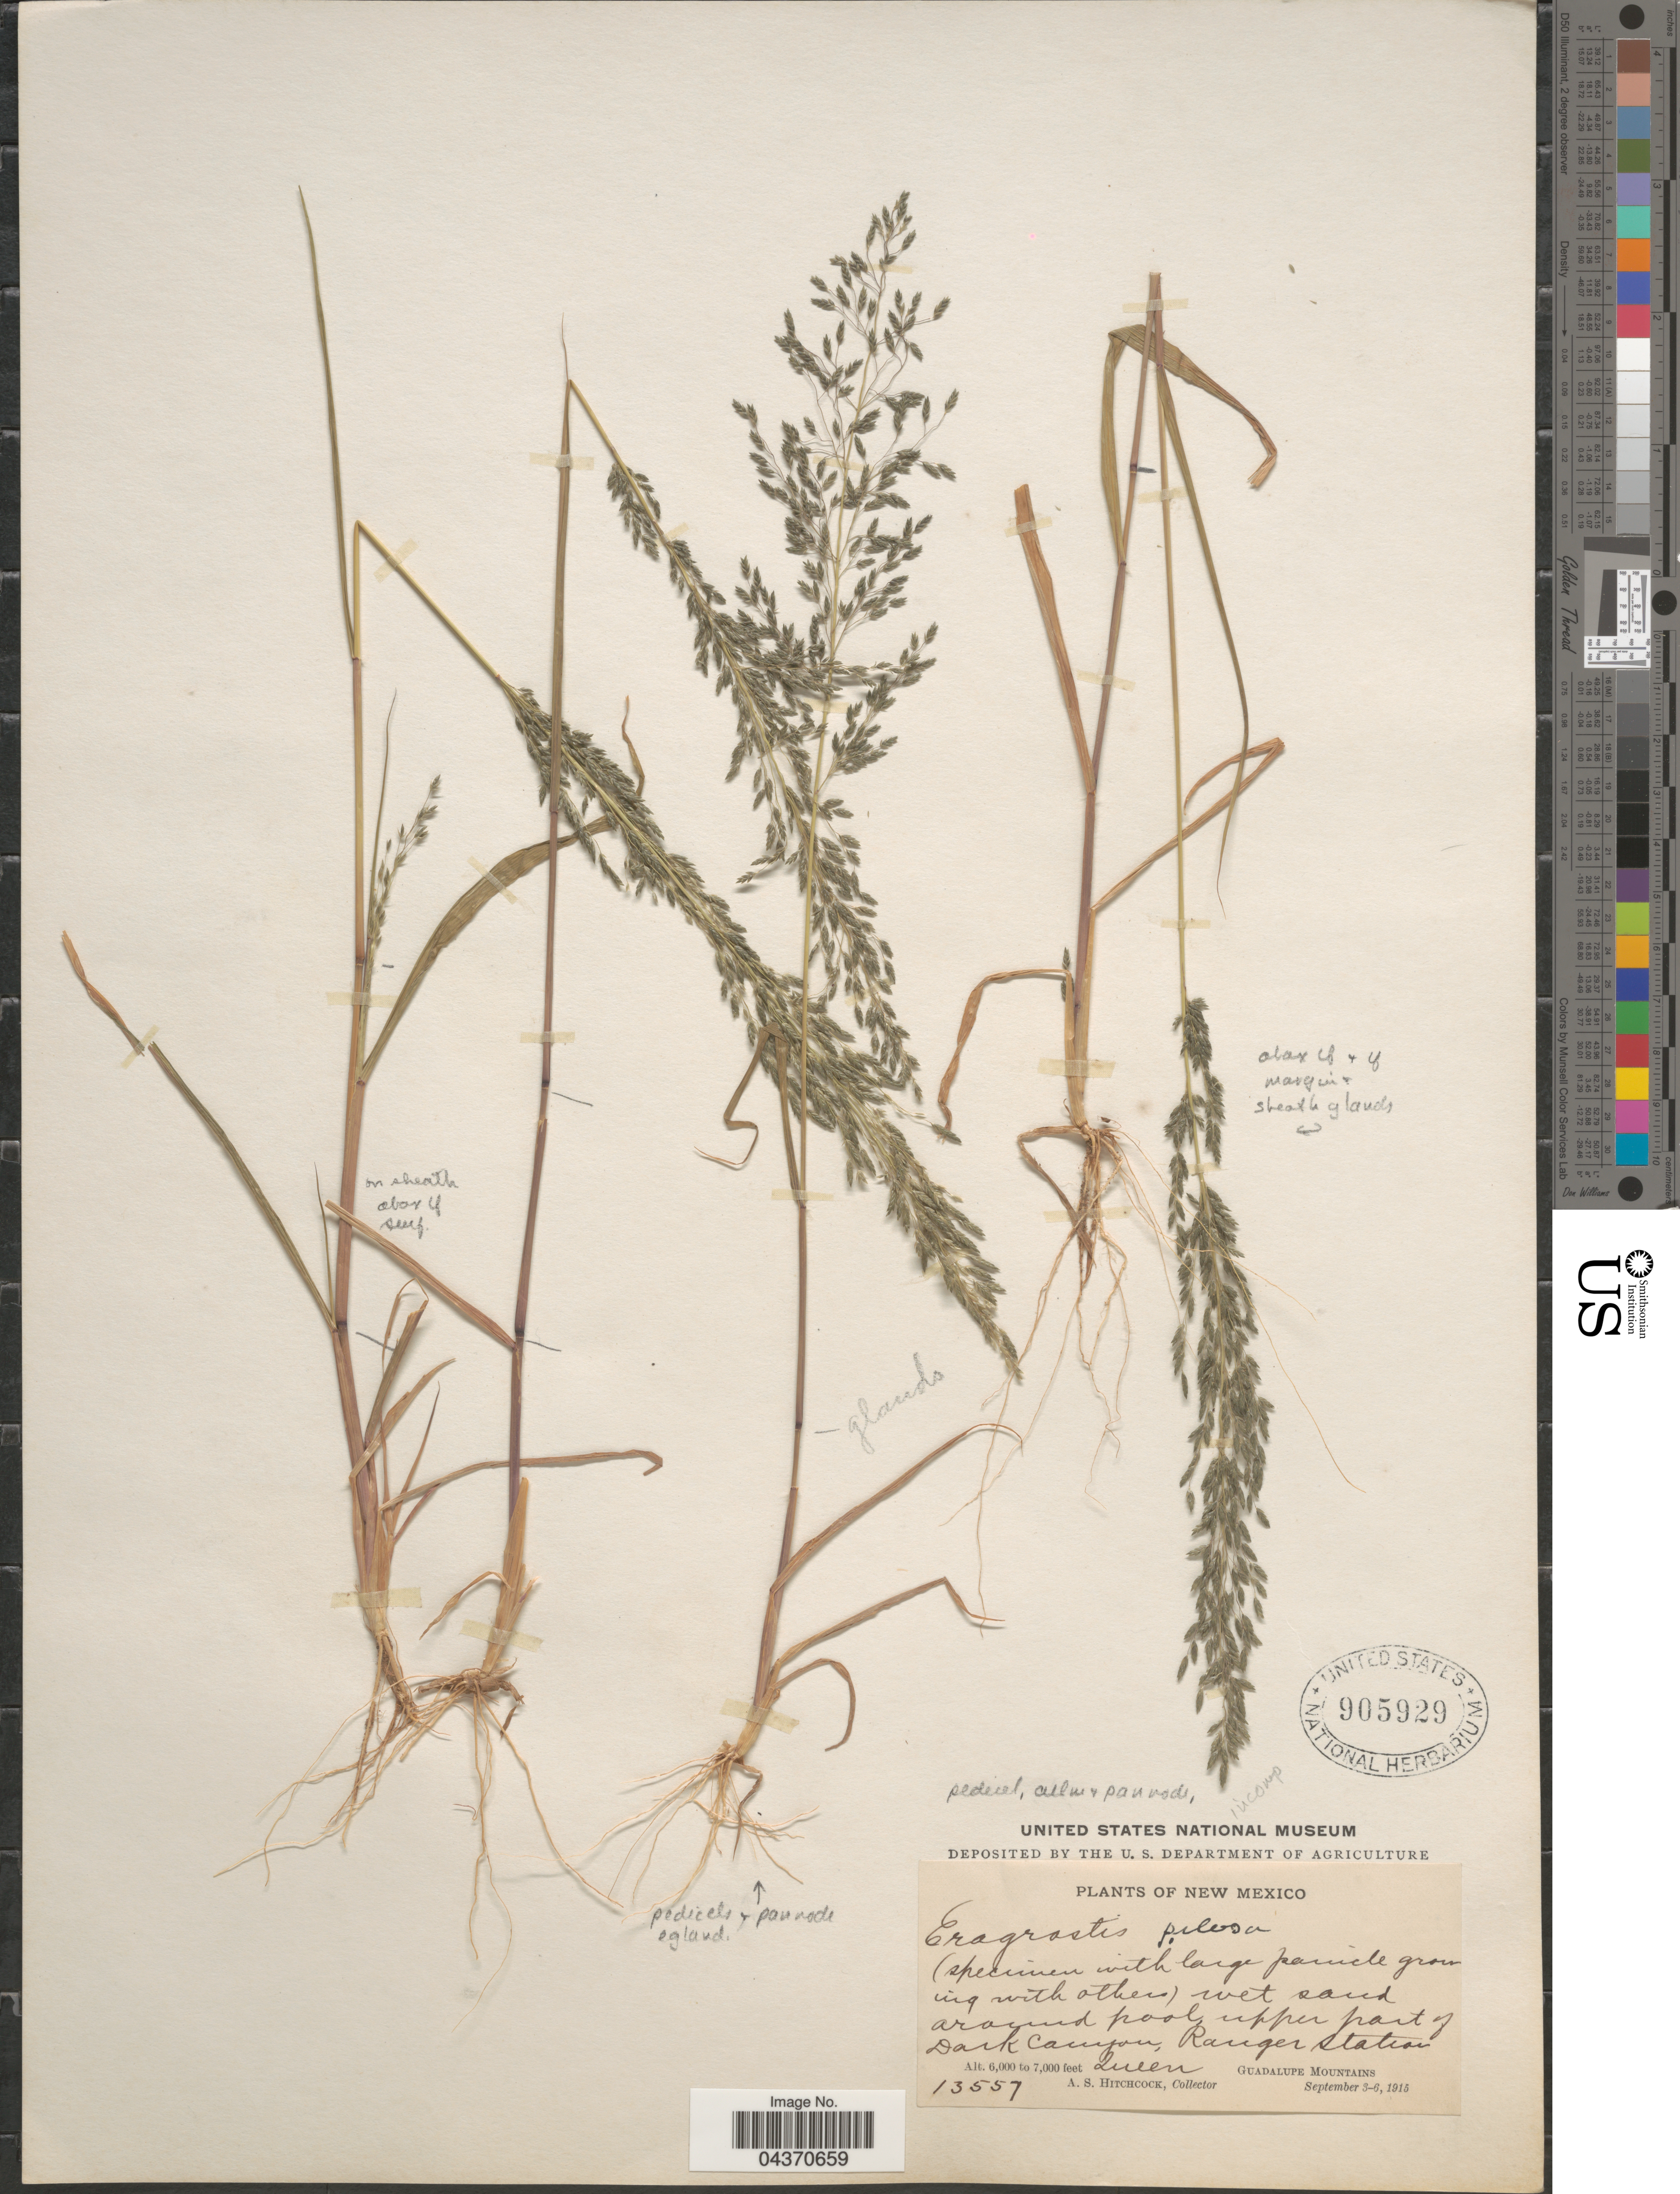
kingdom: Plantae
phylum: Tracheophyta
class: Liliopsida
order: Poales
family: Poaceae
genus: Eragrostis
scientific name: Eragrostis pilosa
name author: (L.) P. Beauv.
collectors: A. S. Hitchcock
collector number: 13557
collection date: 1915-09-03/1915-09-06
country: United States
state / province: New Mexico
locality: Wet sand around pool, upper part of Dark Canyon, Ranger Station Queen. Guadalupe Mountains.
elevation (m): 1829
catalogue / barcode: US 905929